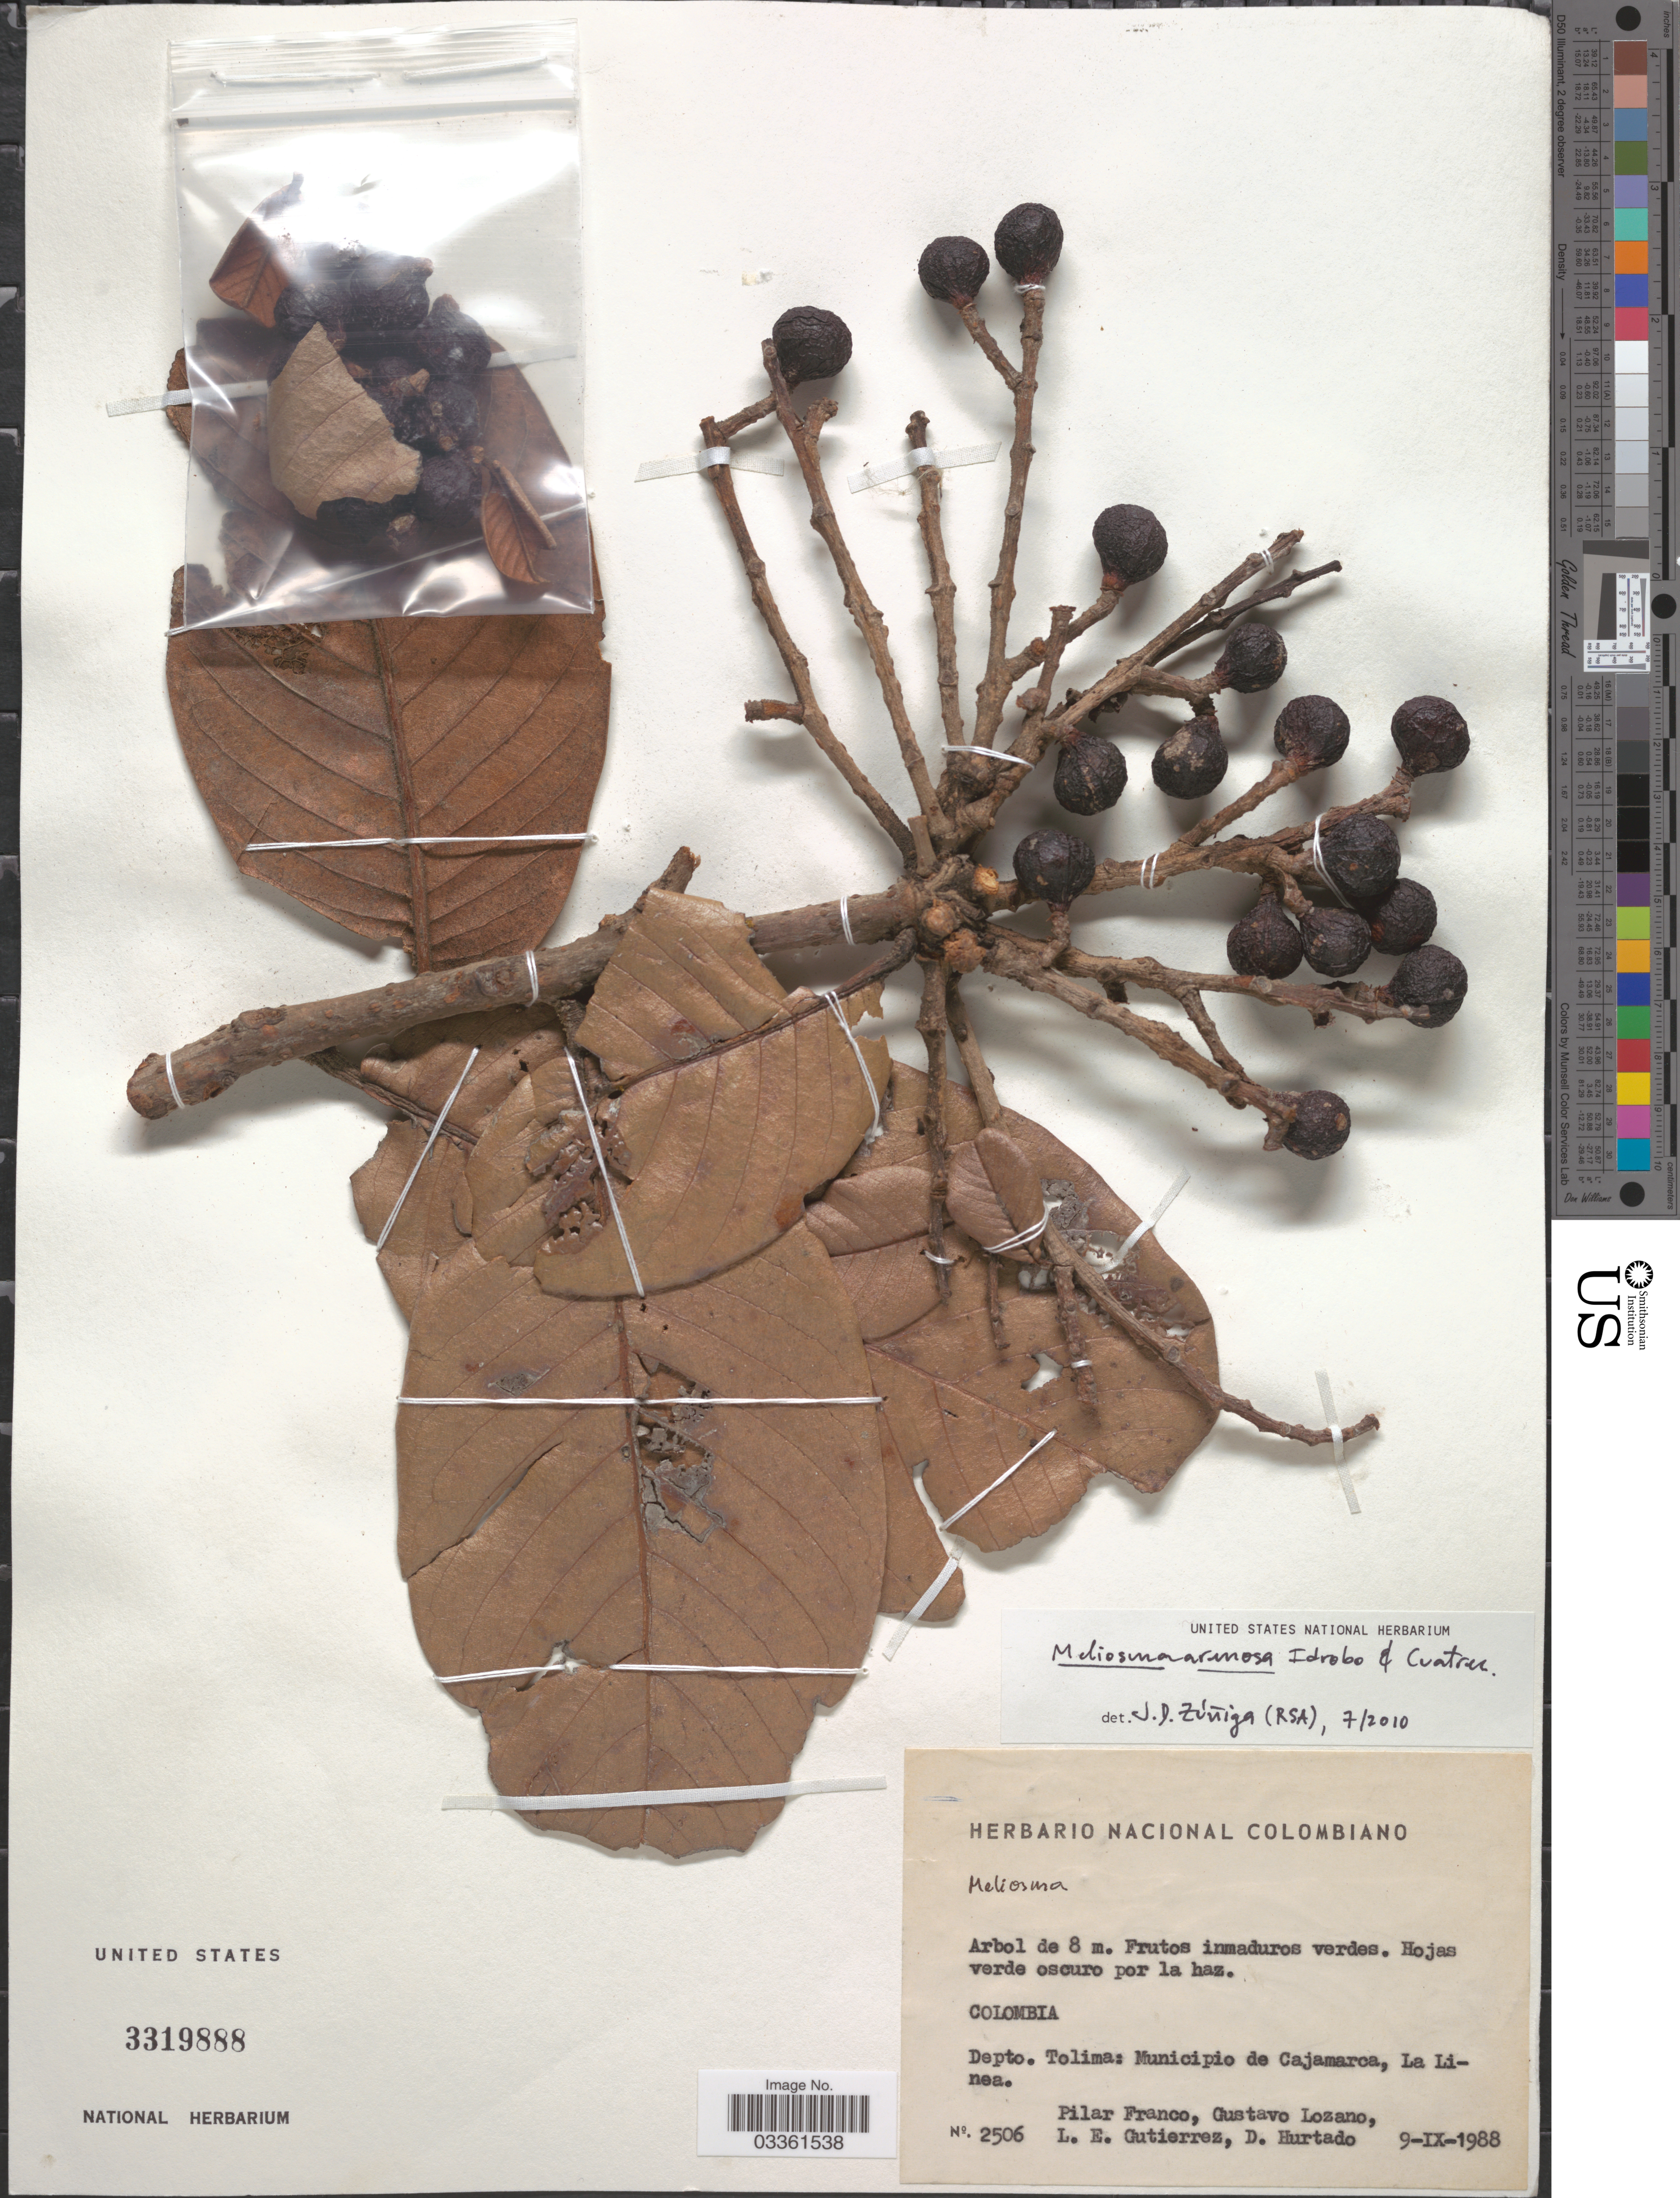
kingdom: Plantae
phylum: Tracheophyta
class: Magnoliopsida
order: Proteales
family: Sabiaceae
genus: Meliosma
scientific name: Meliosma arenosa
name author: Idrobo & Cuatrec.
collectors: P. Franco Roselli, G. Lozano-Contreras, L. Gutierrez & D. Hurtado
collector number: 2506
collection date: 1988-09-09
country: Colombia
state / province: Tolima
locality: Dept. Tolima: Municipio de Cajamarca, La Linea.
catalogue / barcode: US 3319888